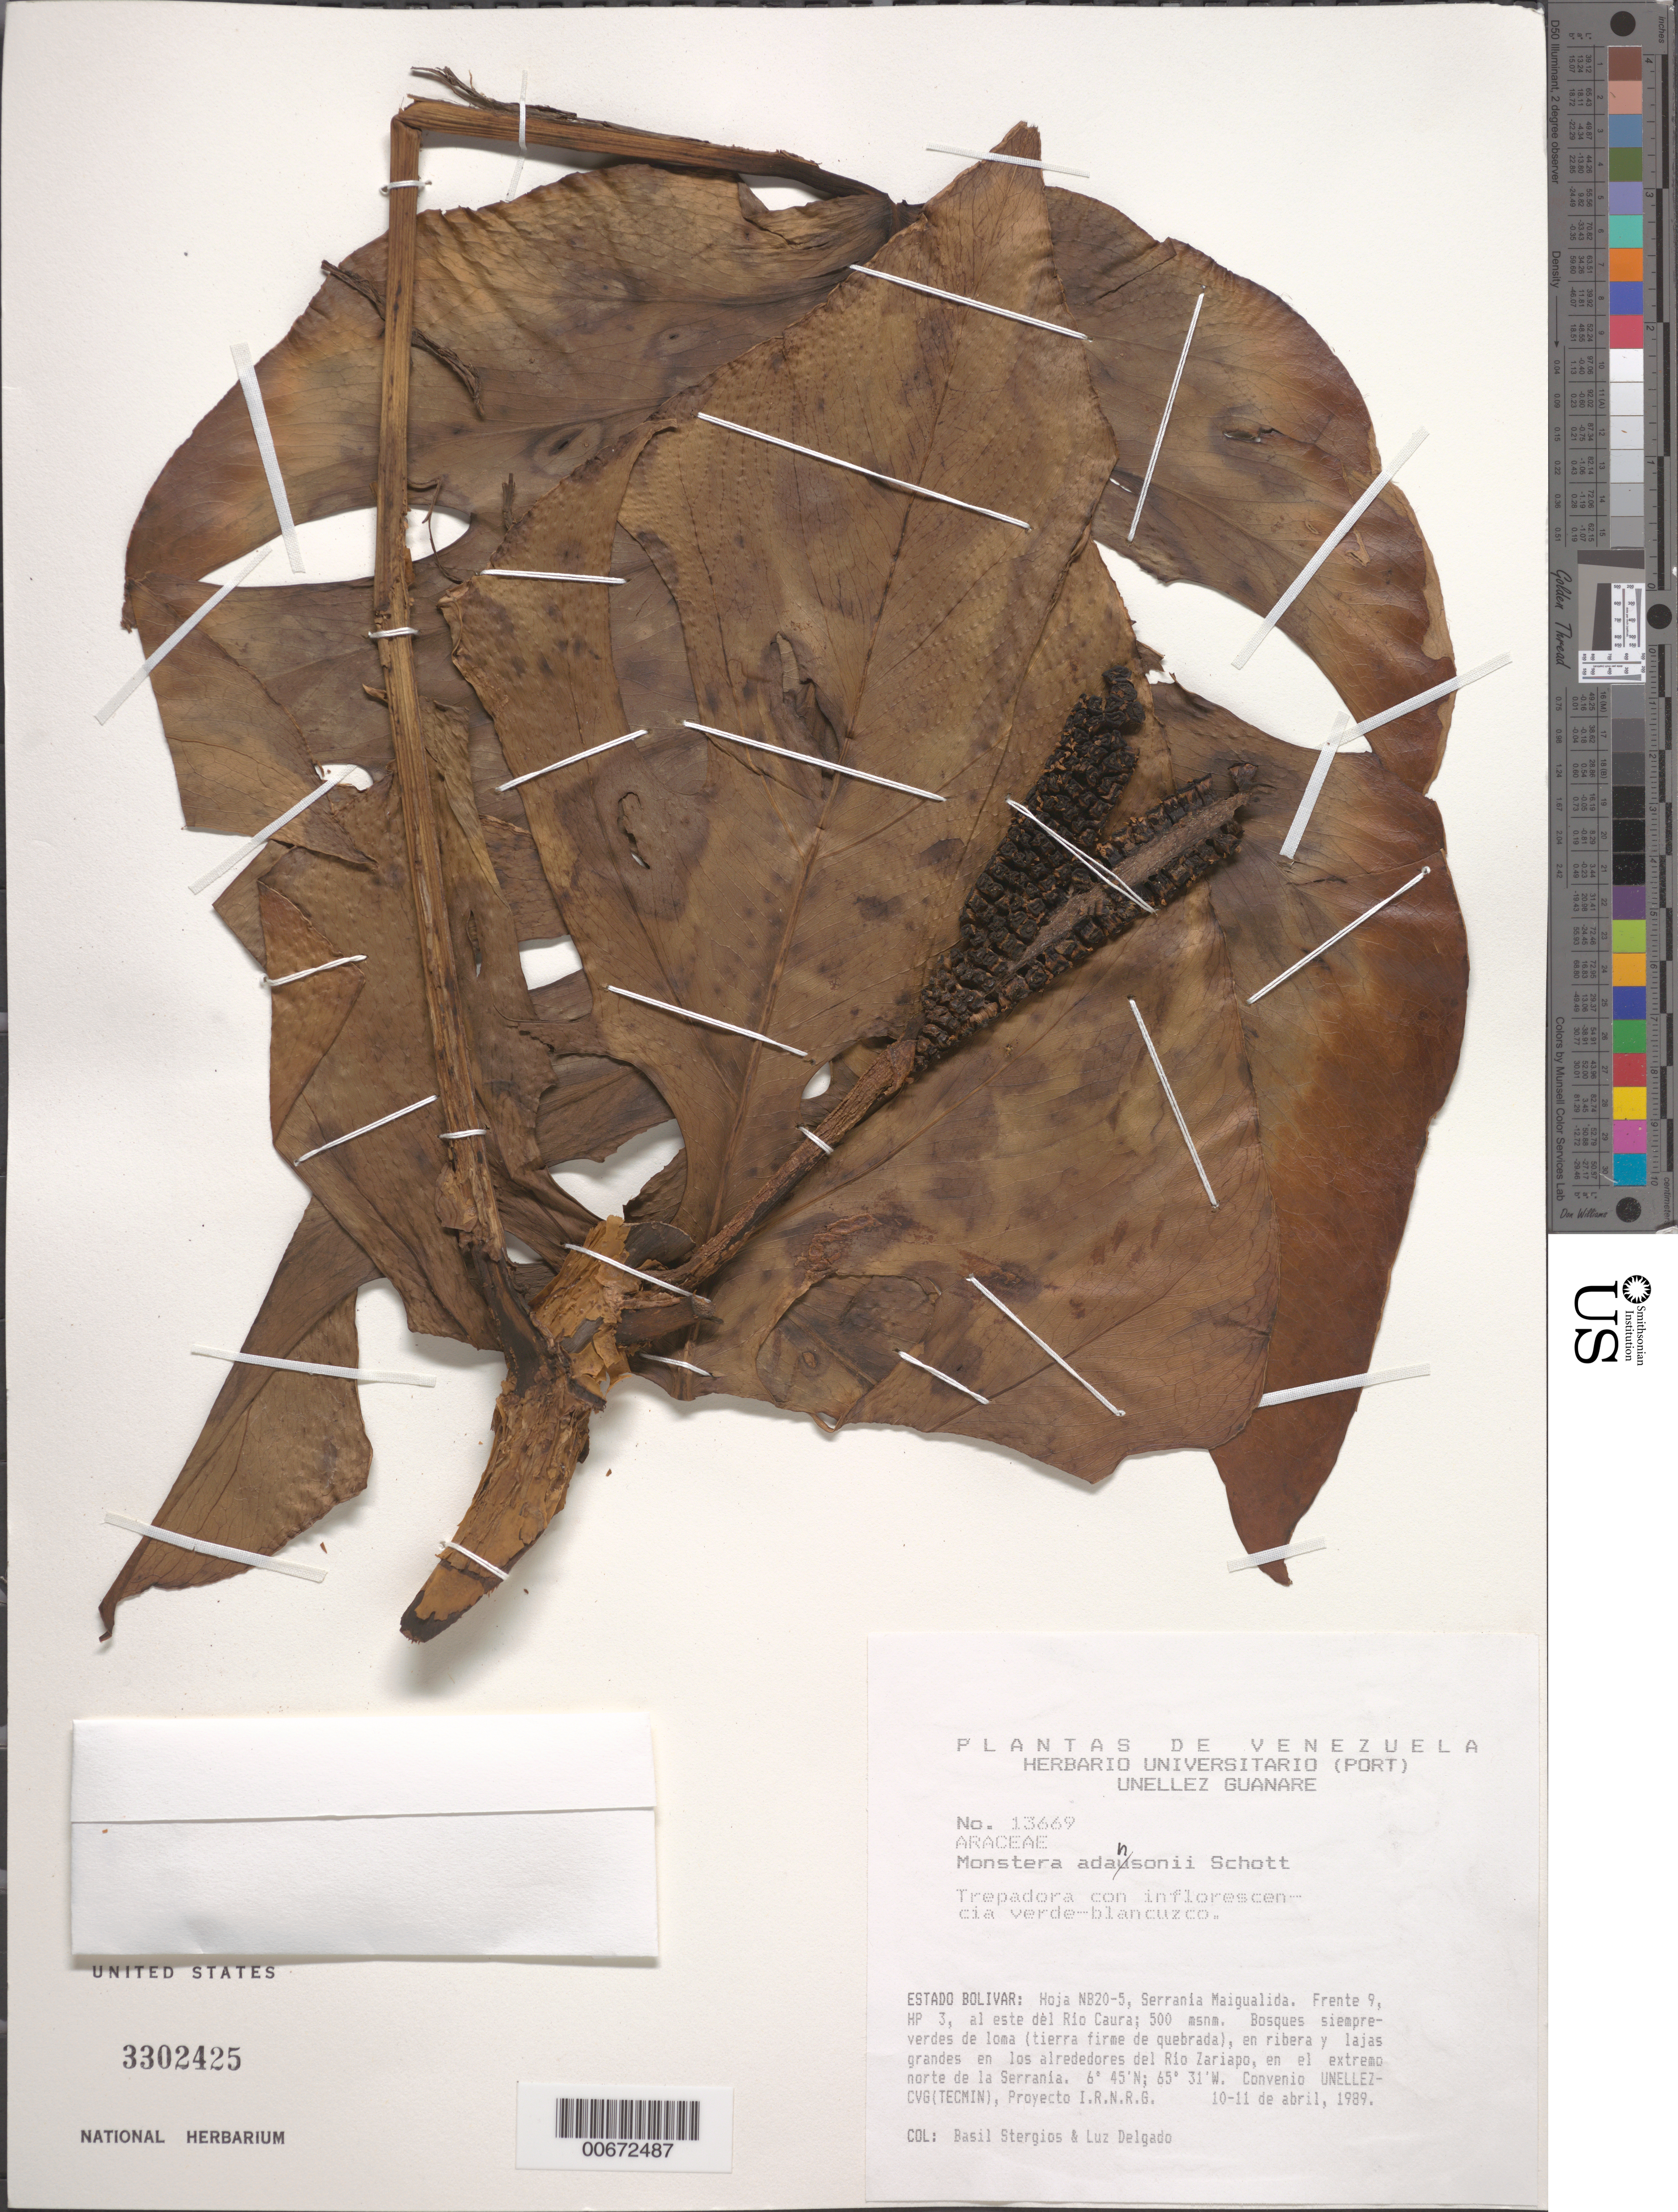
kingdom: Plantae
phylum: Tracheophyta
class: Liliopsida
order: Alismatales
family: Araceae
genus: Monstera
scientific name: Monstera adansonii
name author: Schott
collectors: B. G. Stergios & L. Delgado V.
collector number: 13669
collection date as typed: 10-Apr-89 to 11-Apr-89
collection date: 1989-04-10/1989-04-11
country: Venezuela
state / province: Bolívar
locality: Serrania Maigualida, E del río Caura, alrededores del río Zariapo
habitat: Bosques siempre-verdes de loma (tierra firme de quebrada), en ribera y lajas grandesen los alrededores del río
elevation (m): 500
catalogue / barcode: US 3302425